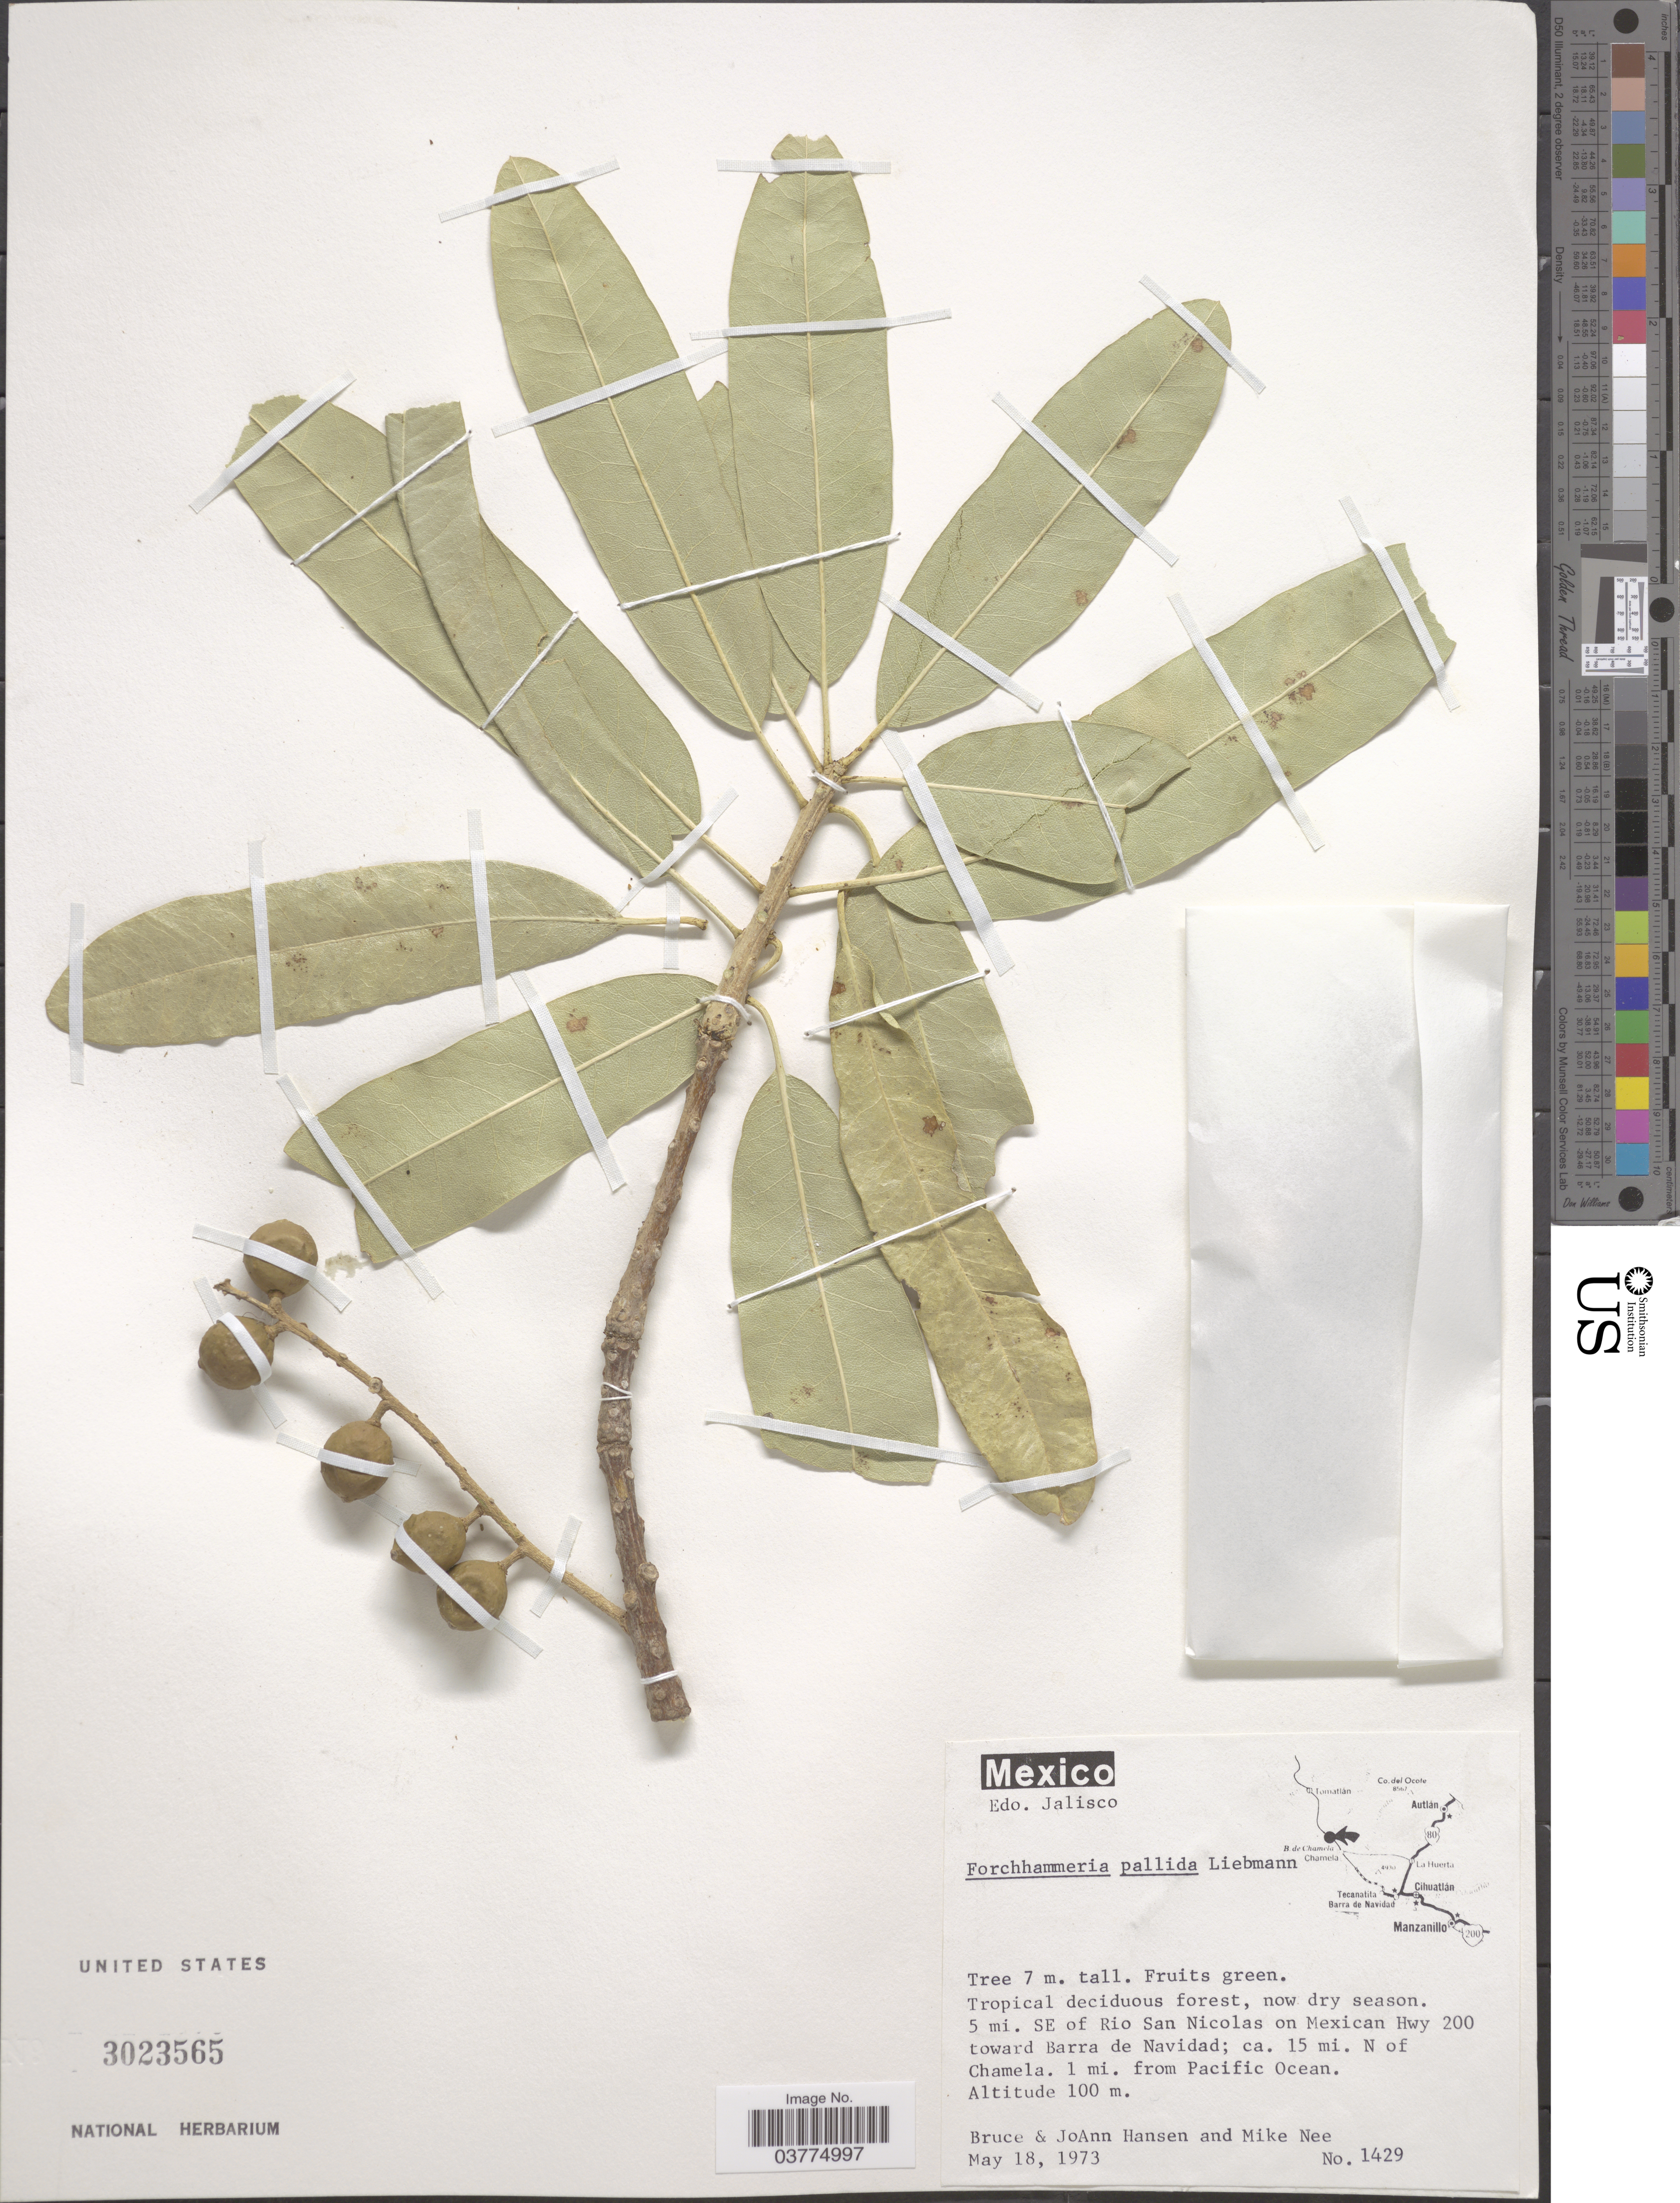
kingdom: Plantae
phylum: Tracheophyta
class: Magnoliopsida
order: Brassicales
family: Stixaceae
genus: Forchhammeria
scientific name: Forchhammeria pallida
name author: Liebm.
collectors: B. Hansen, J. Hansen & M. Nee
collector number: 1429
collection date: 1973-05-18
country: Mexico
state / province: Jalisco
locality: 5 mi. SE of Rio San Nicolas on Mexican Hwy 200 toward Barra de Navidad; ca. 15 mi. N of Chamela. 1 mi. from Pacific Ocean.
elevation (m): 100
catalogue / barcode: US 3023565